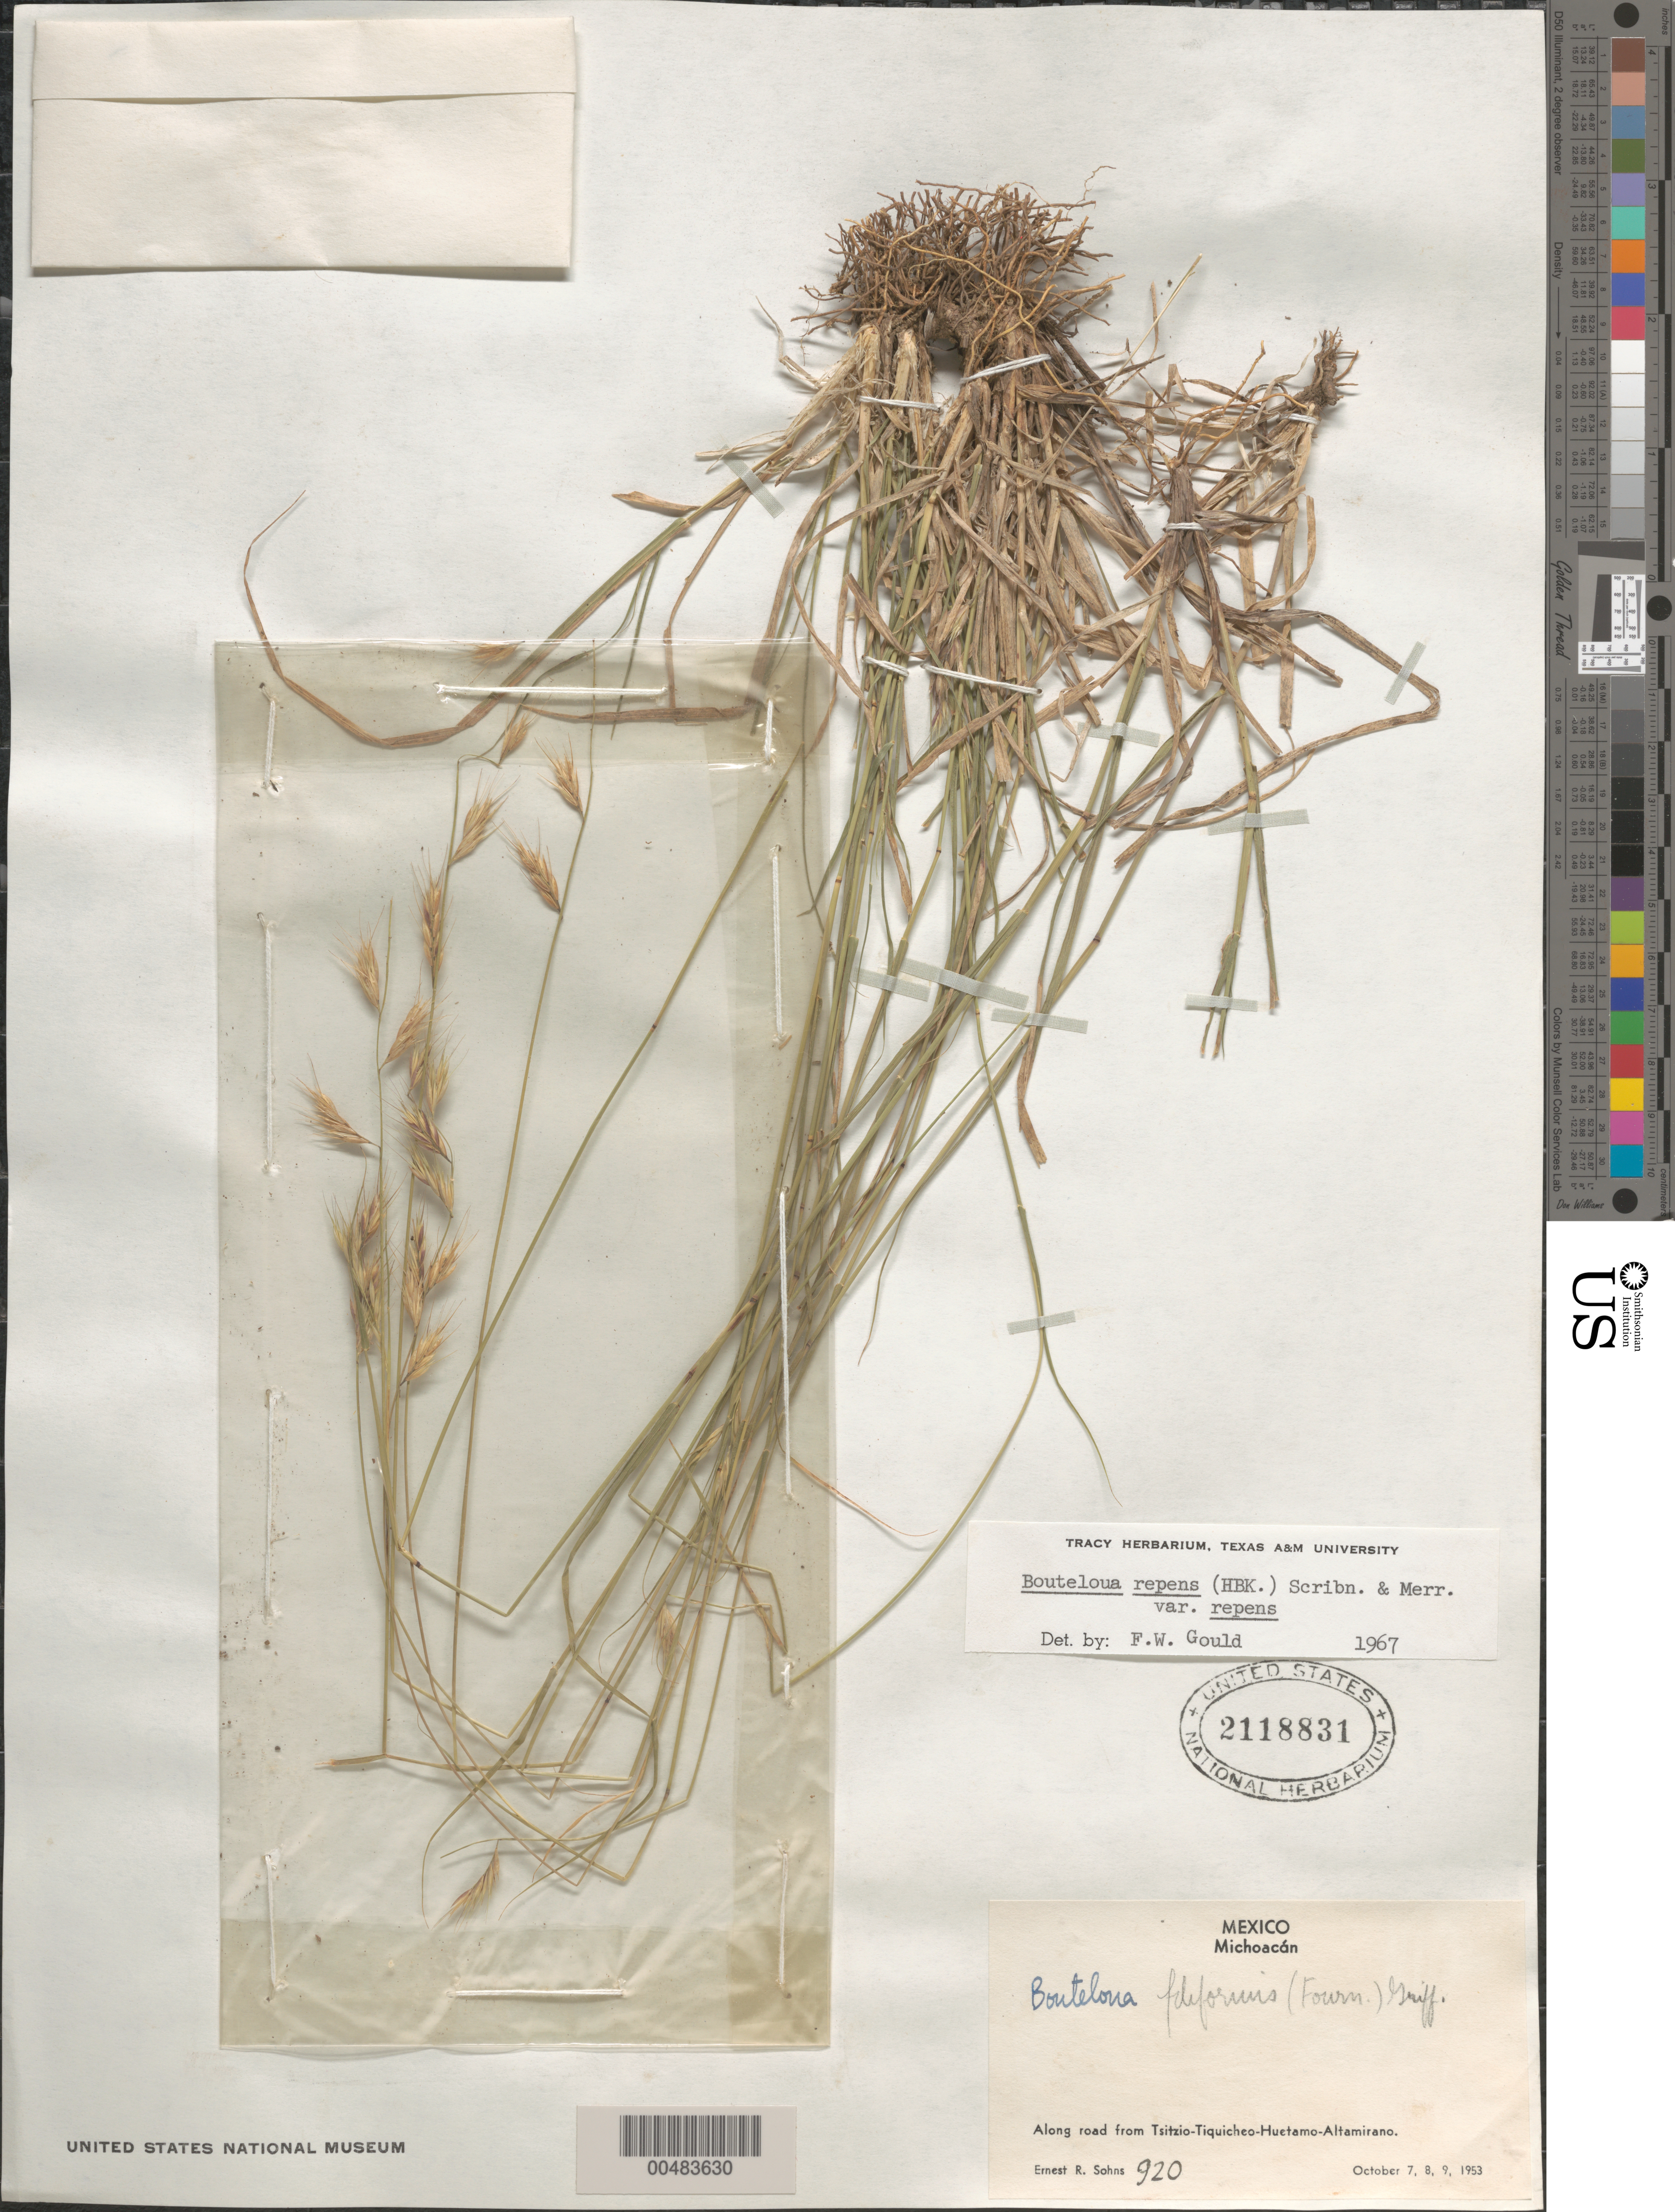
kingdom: Plantae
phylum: Tracheophyta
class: Liliopsida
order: Poales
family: Poaceae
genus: Bouteloua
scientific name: Bouteloua repens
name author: (Kunth) Scribn. & Merr.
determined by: Gould, F. W.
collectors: E. R. Sohns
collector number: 920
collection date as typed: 7 Oct 1953 to 9 Oct 1953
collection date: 1953-10-07/1953-10-09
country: Mexico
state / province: Michoacán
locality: Along road from Tsitzio-Tiquicheo-Huetamo-Altamirano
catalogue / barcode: US 2118831